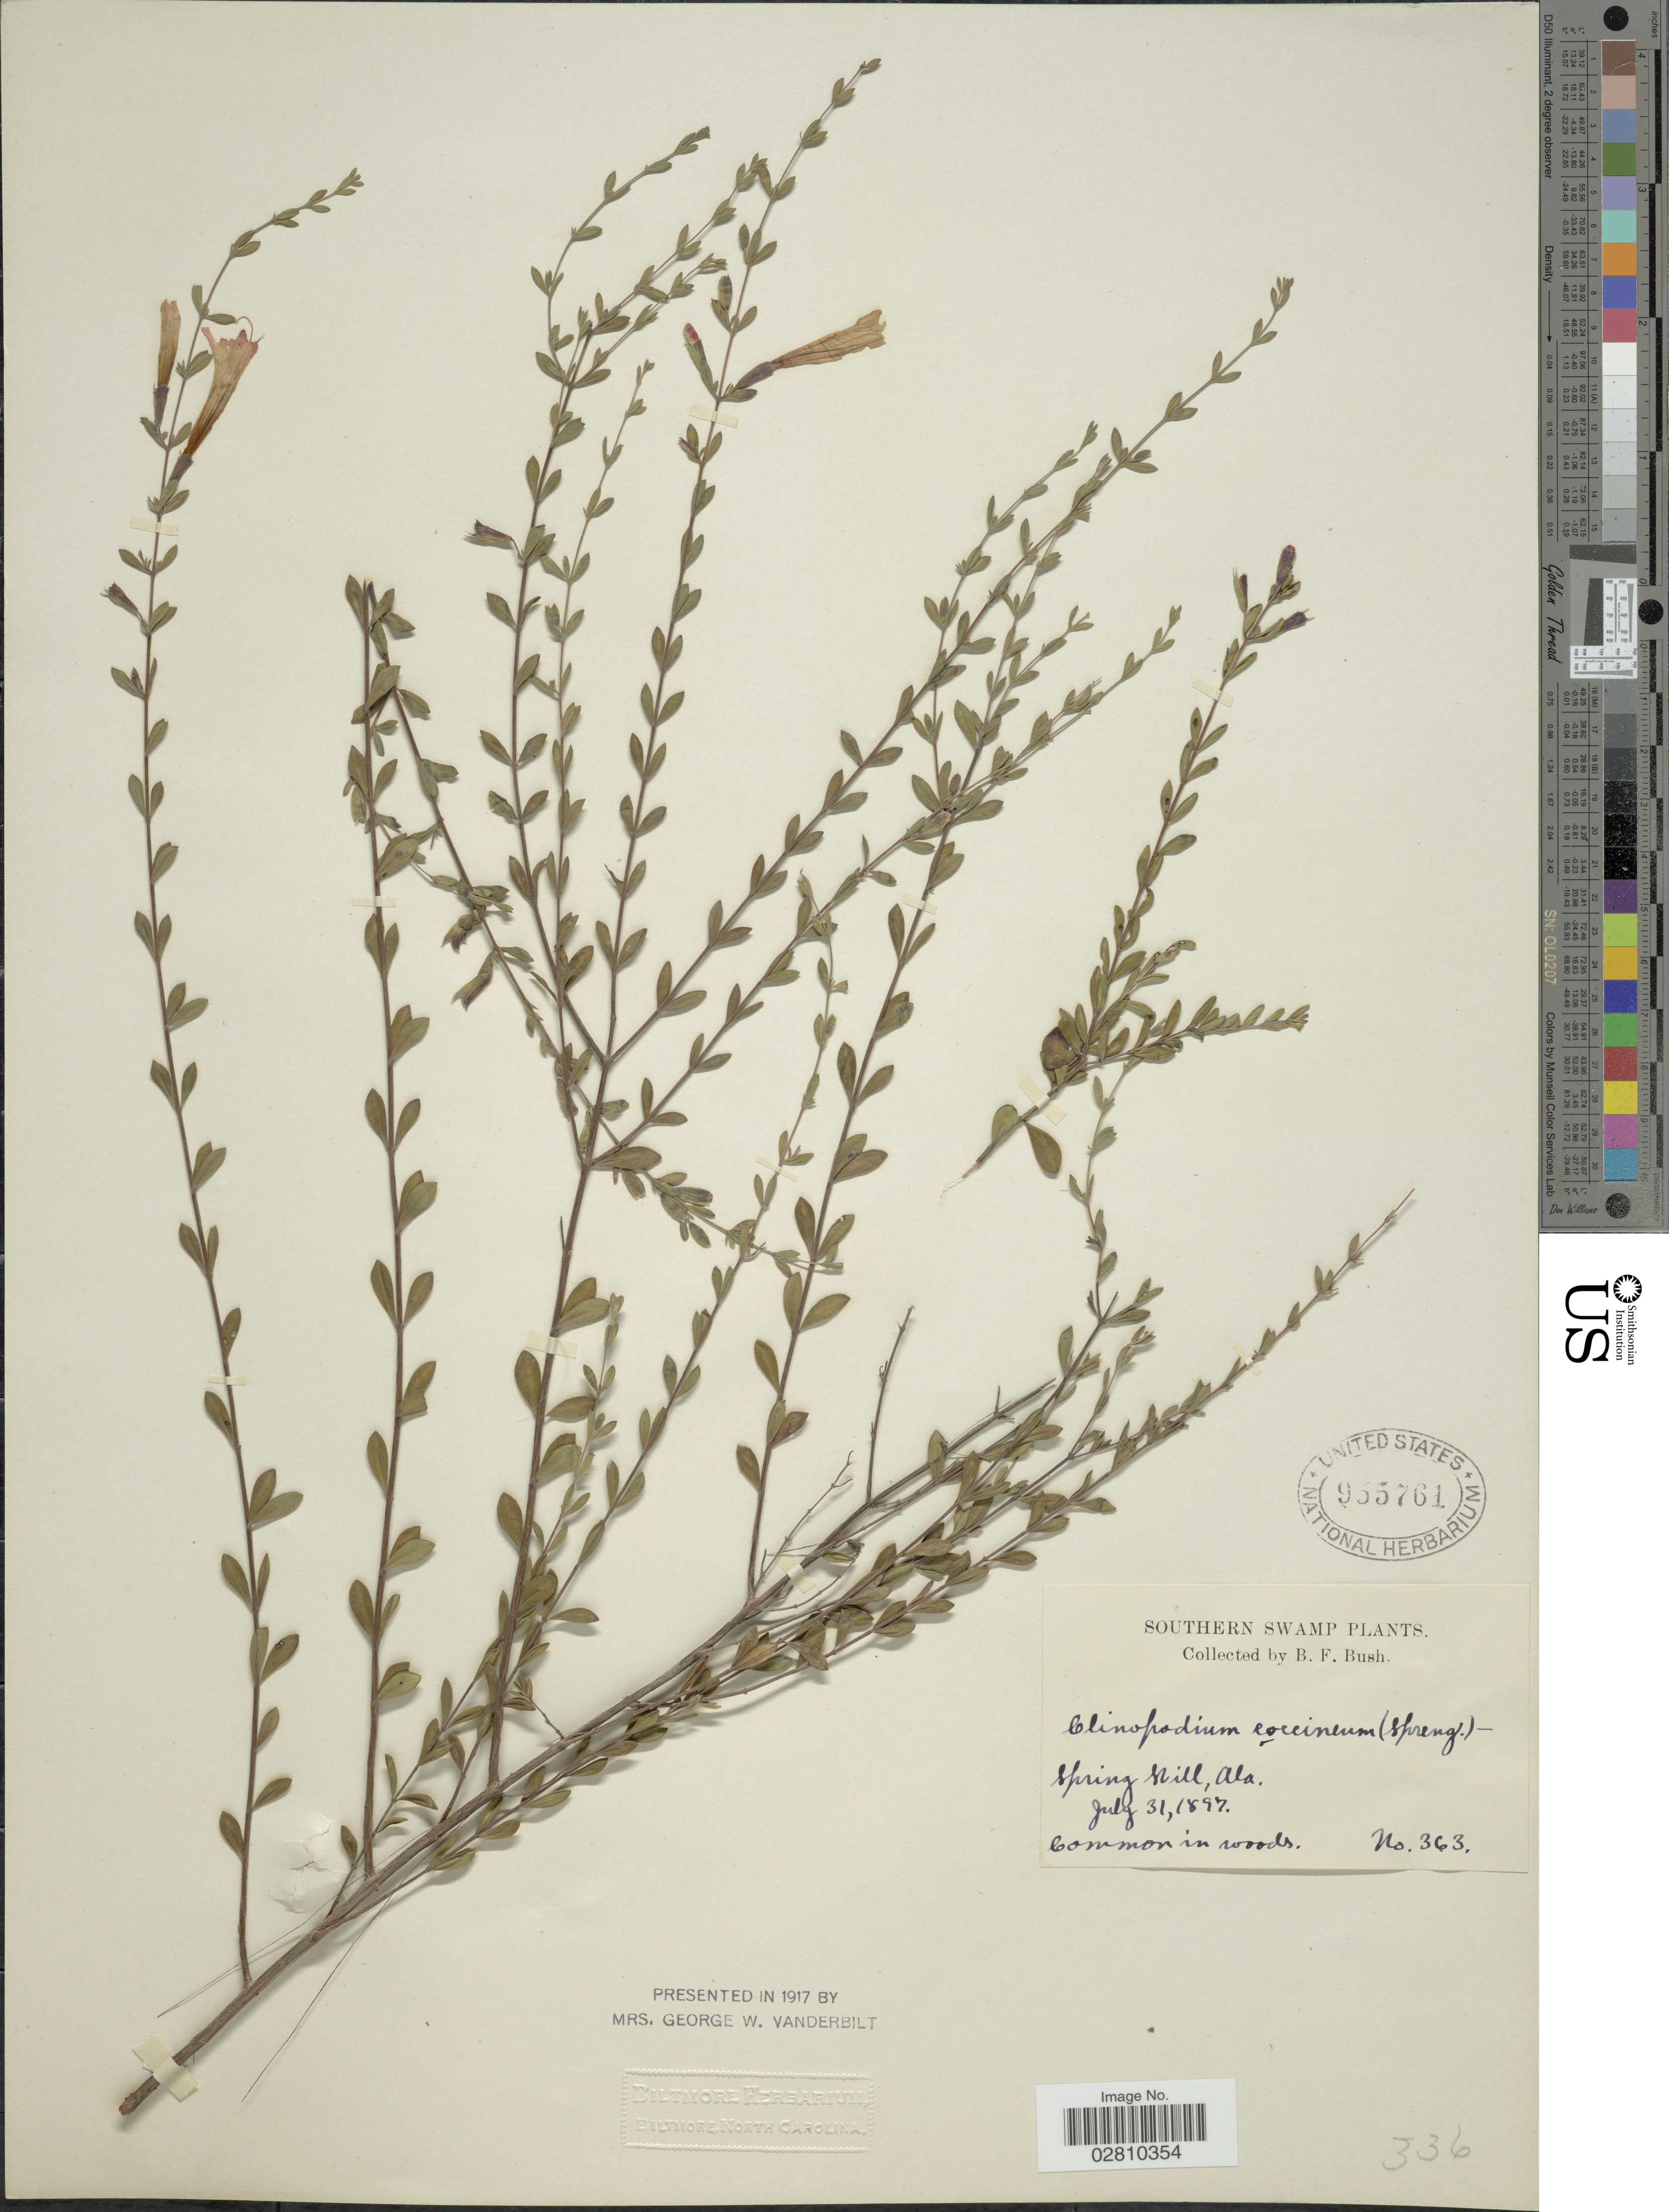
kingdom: Plantae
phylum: Tracheophyta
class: Magnoliopsida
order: Lamiales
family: Lamiaceae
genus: Clinopodium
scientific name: Clinopodium coccineum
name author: (Nutt. ex Hook.) Kuntze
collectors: B. F. Bush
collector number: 363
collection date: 1897-07-31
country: United States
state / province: Alabama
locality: Southern swamp. Spring Hill, Ala.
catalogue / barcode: US 955761